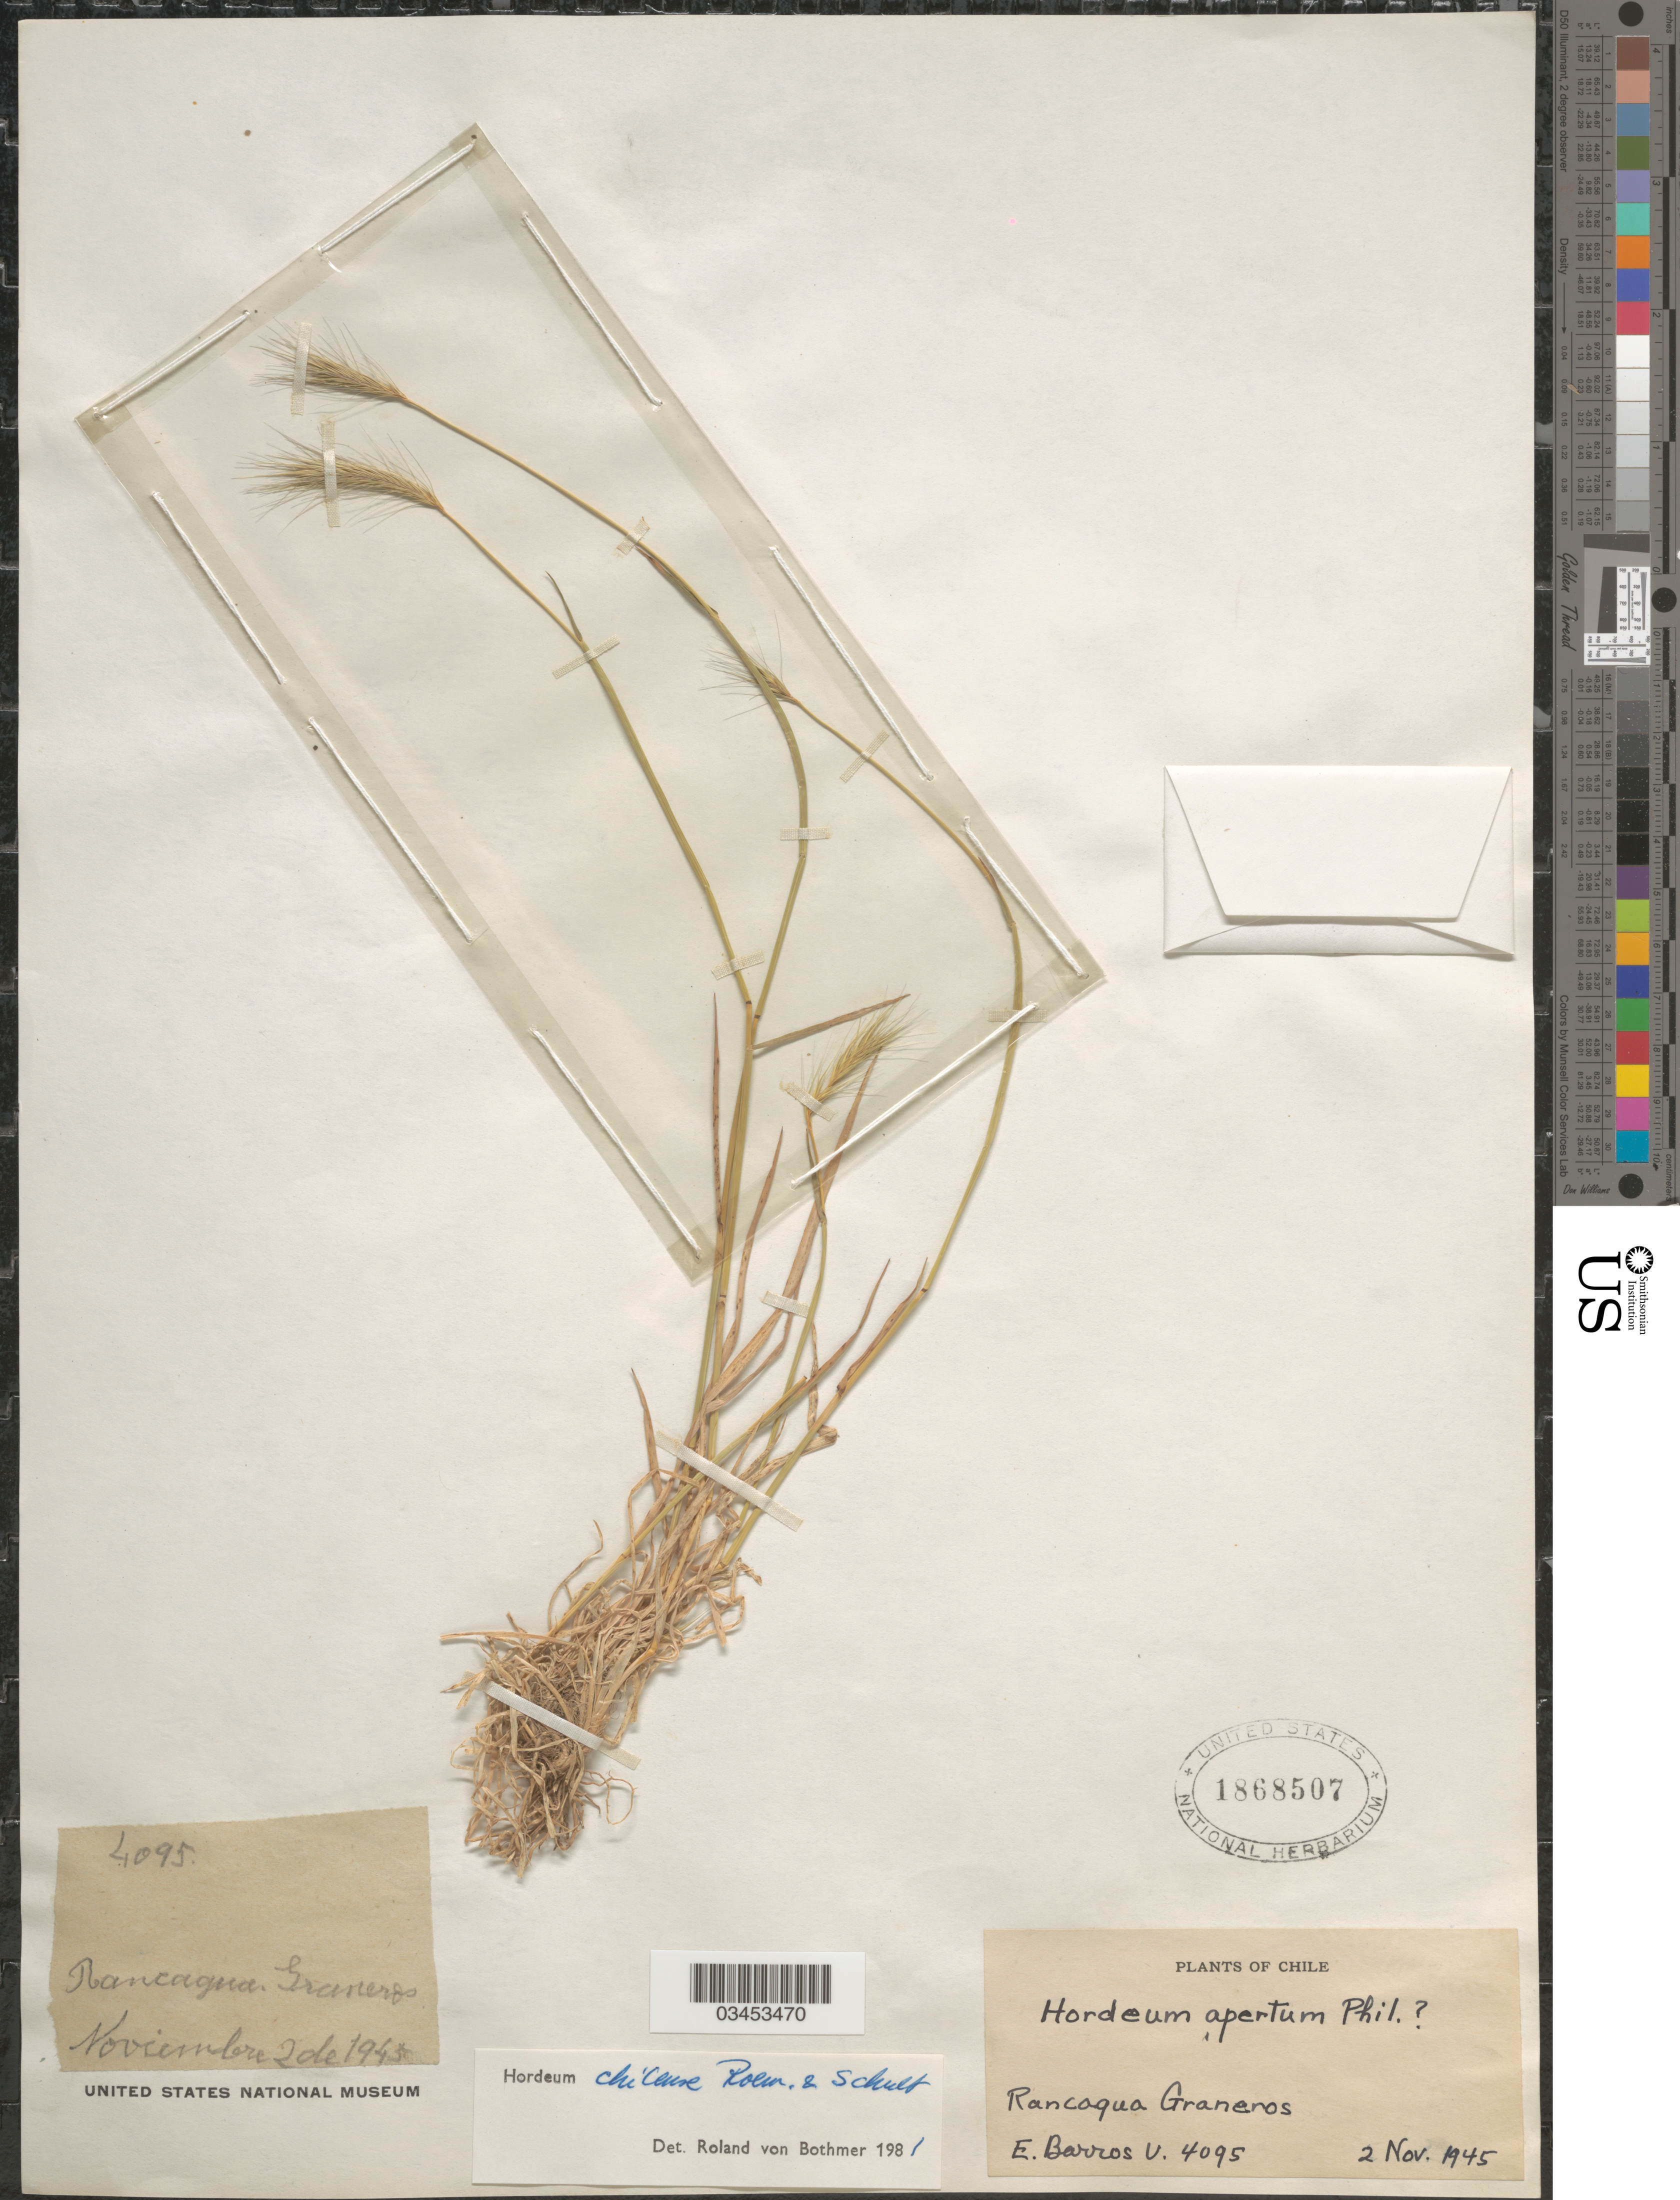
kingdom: Plantae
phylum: Tracheophyta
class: Liliopsida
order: Poales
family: Poaceae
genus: Hordeum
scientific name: Hordeum chilense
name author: Roem. & Schult.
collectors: E. Barros V.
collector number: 4095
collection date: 1945-11-02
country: Chile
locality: Rancaqua Graneros.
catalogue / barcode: US 1868507